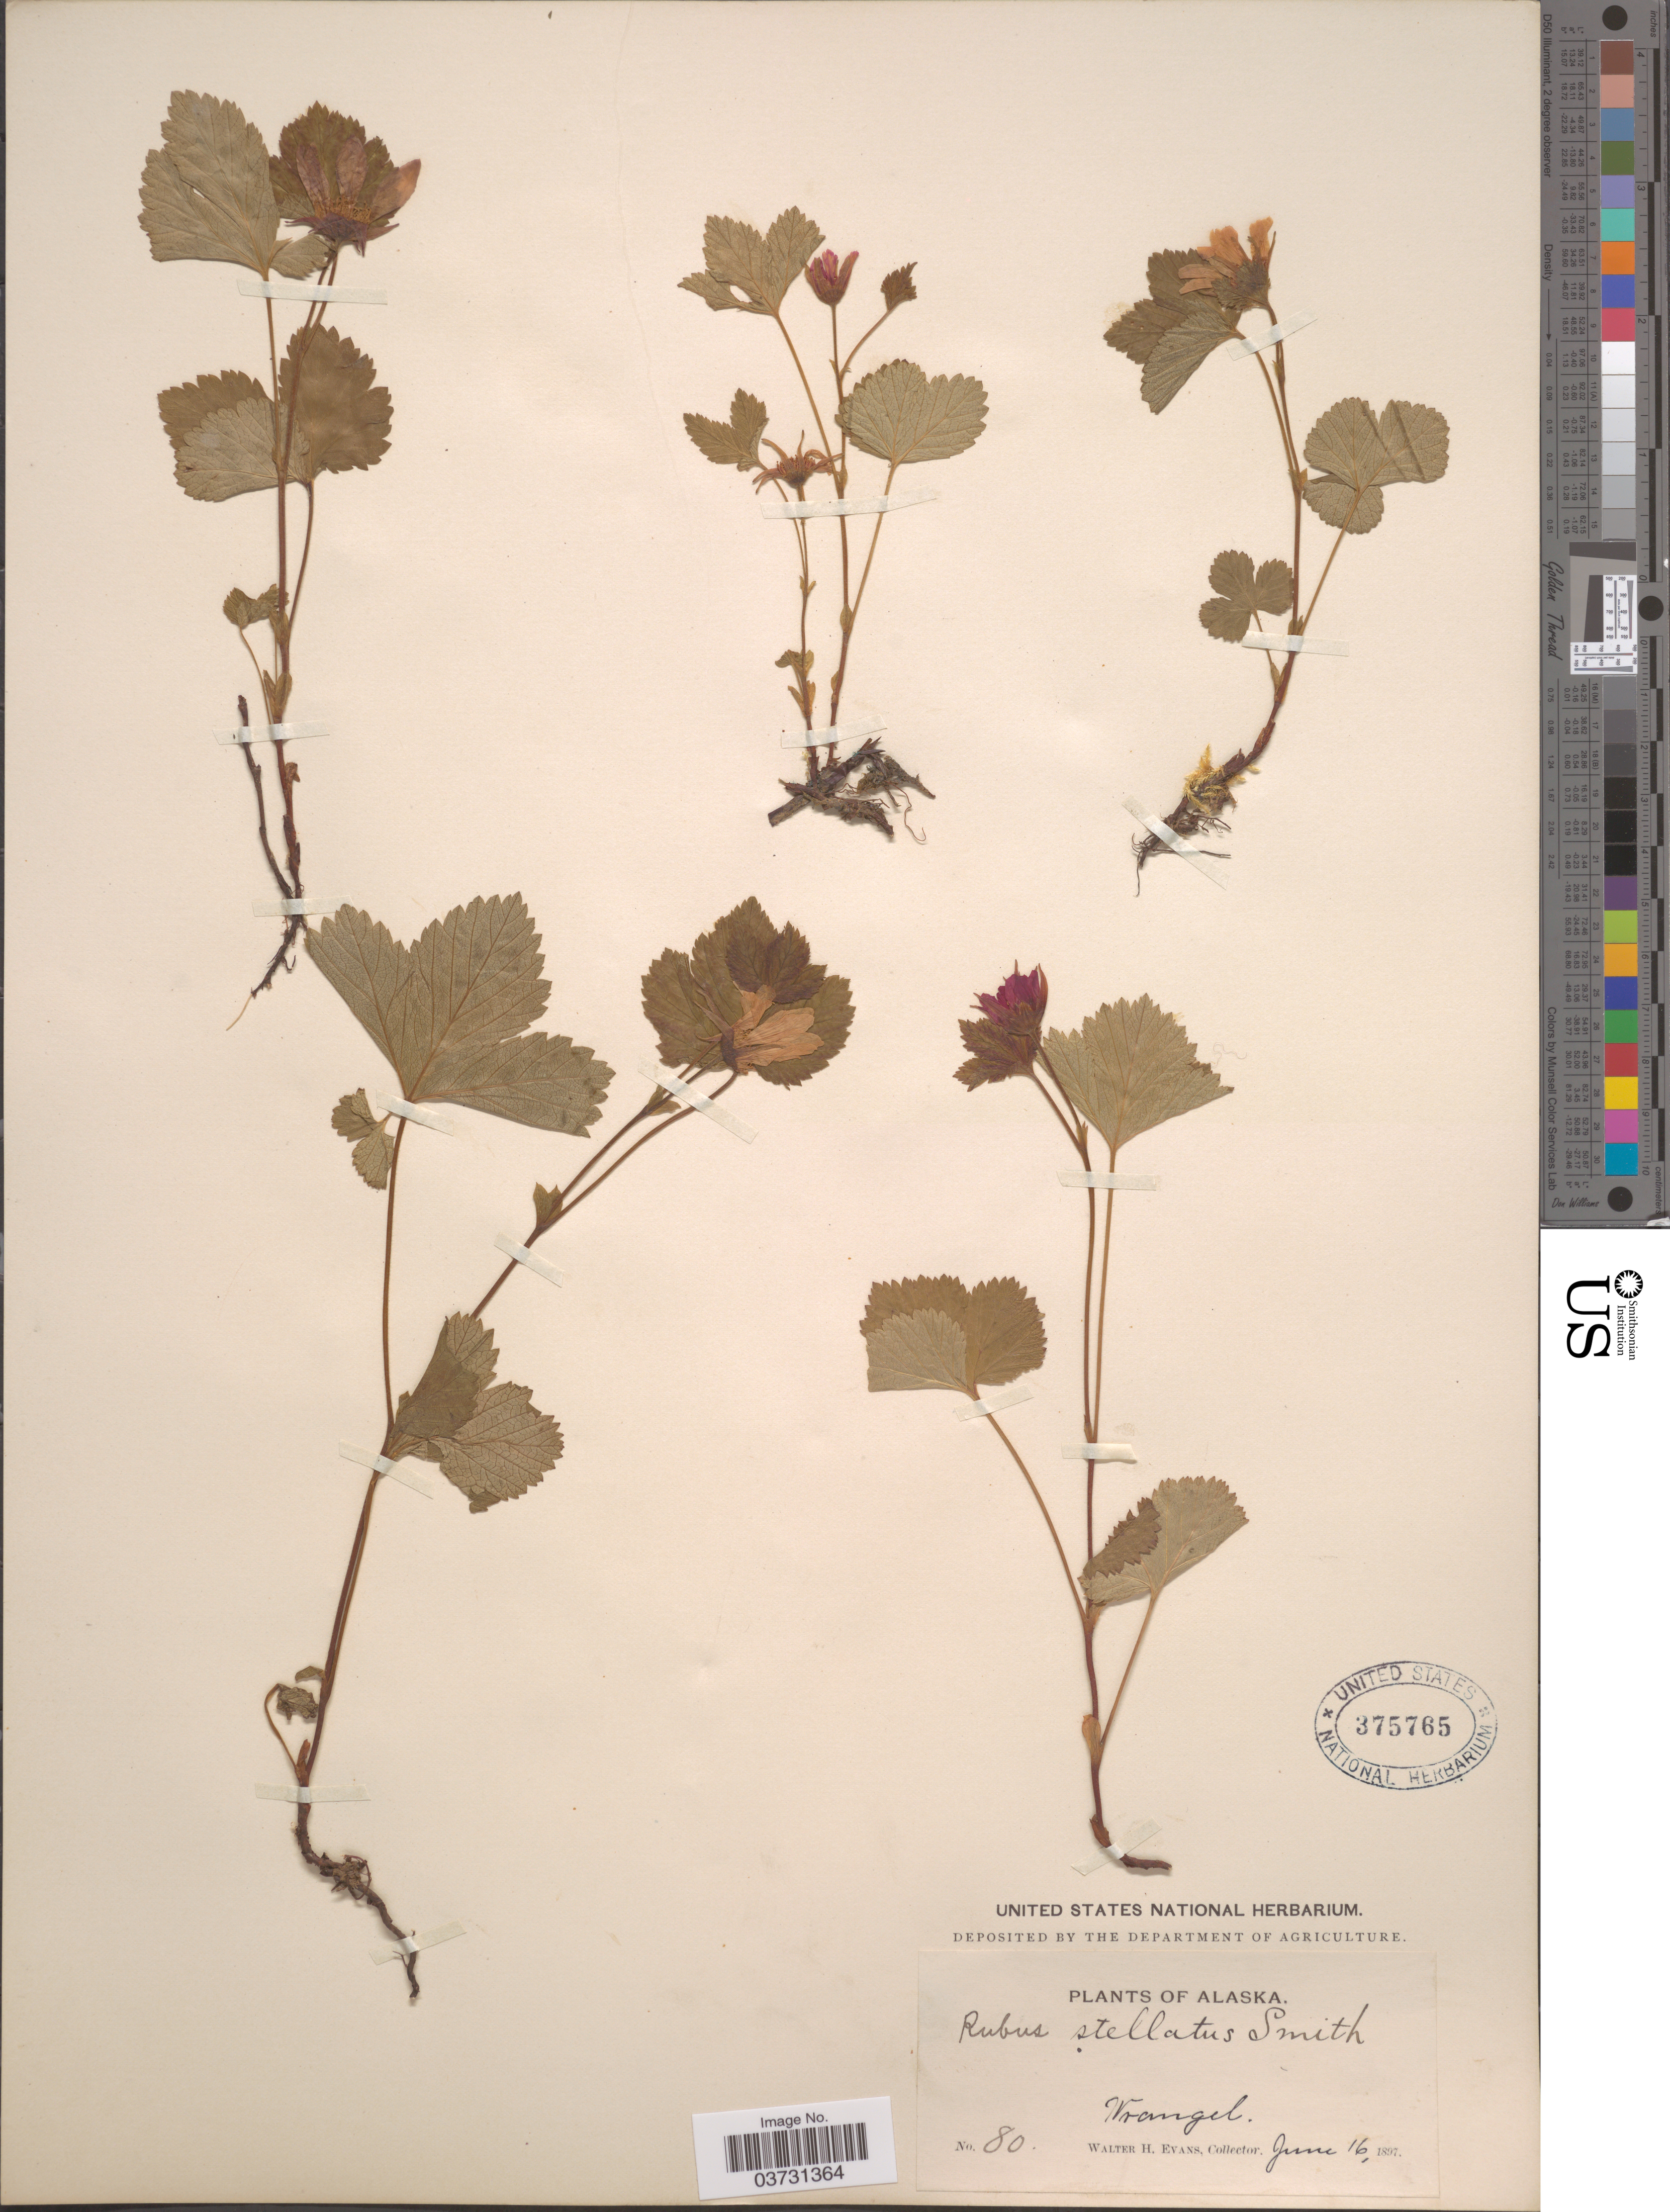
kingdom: Plantae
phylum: Tracheophyta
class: Magnoliopsida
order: Rosales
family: Rosaceae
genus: Rubus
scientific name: Rubus stellatus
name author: Sm.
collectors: W. H. Evans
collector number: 80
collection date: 1897-06-16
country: United States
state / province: Alaska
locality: Wrangell.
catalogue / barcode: US 375765